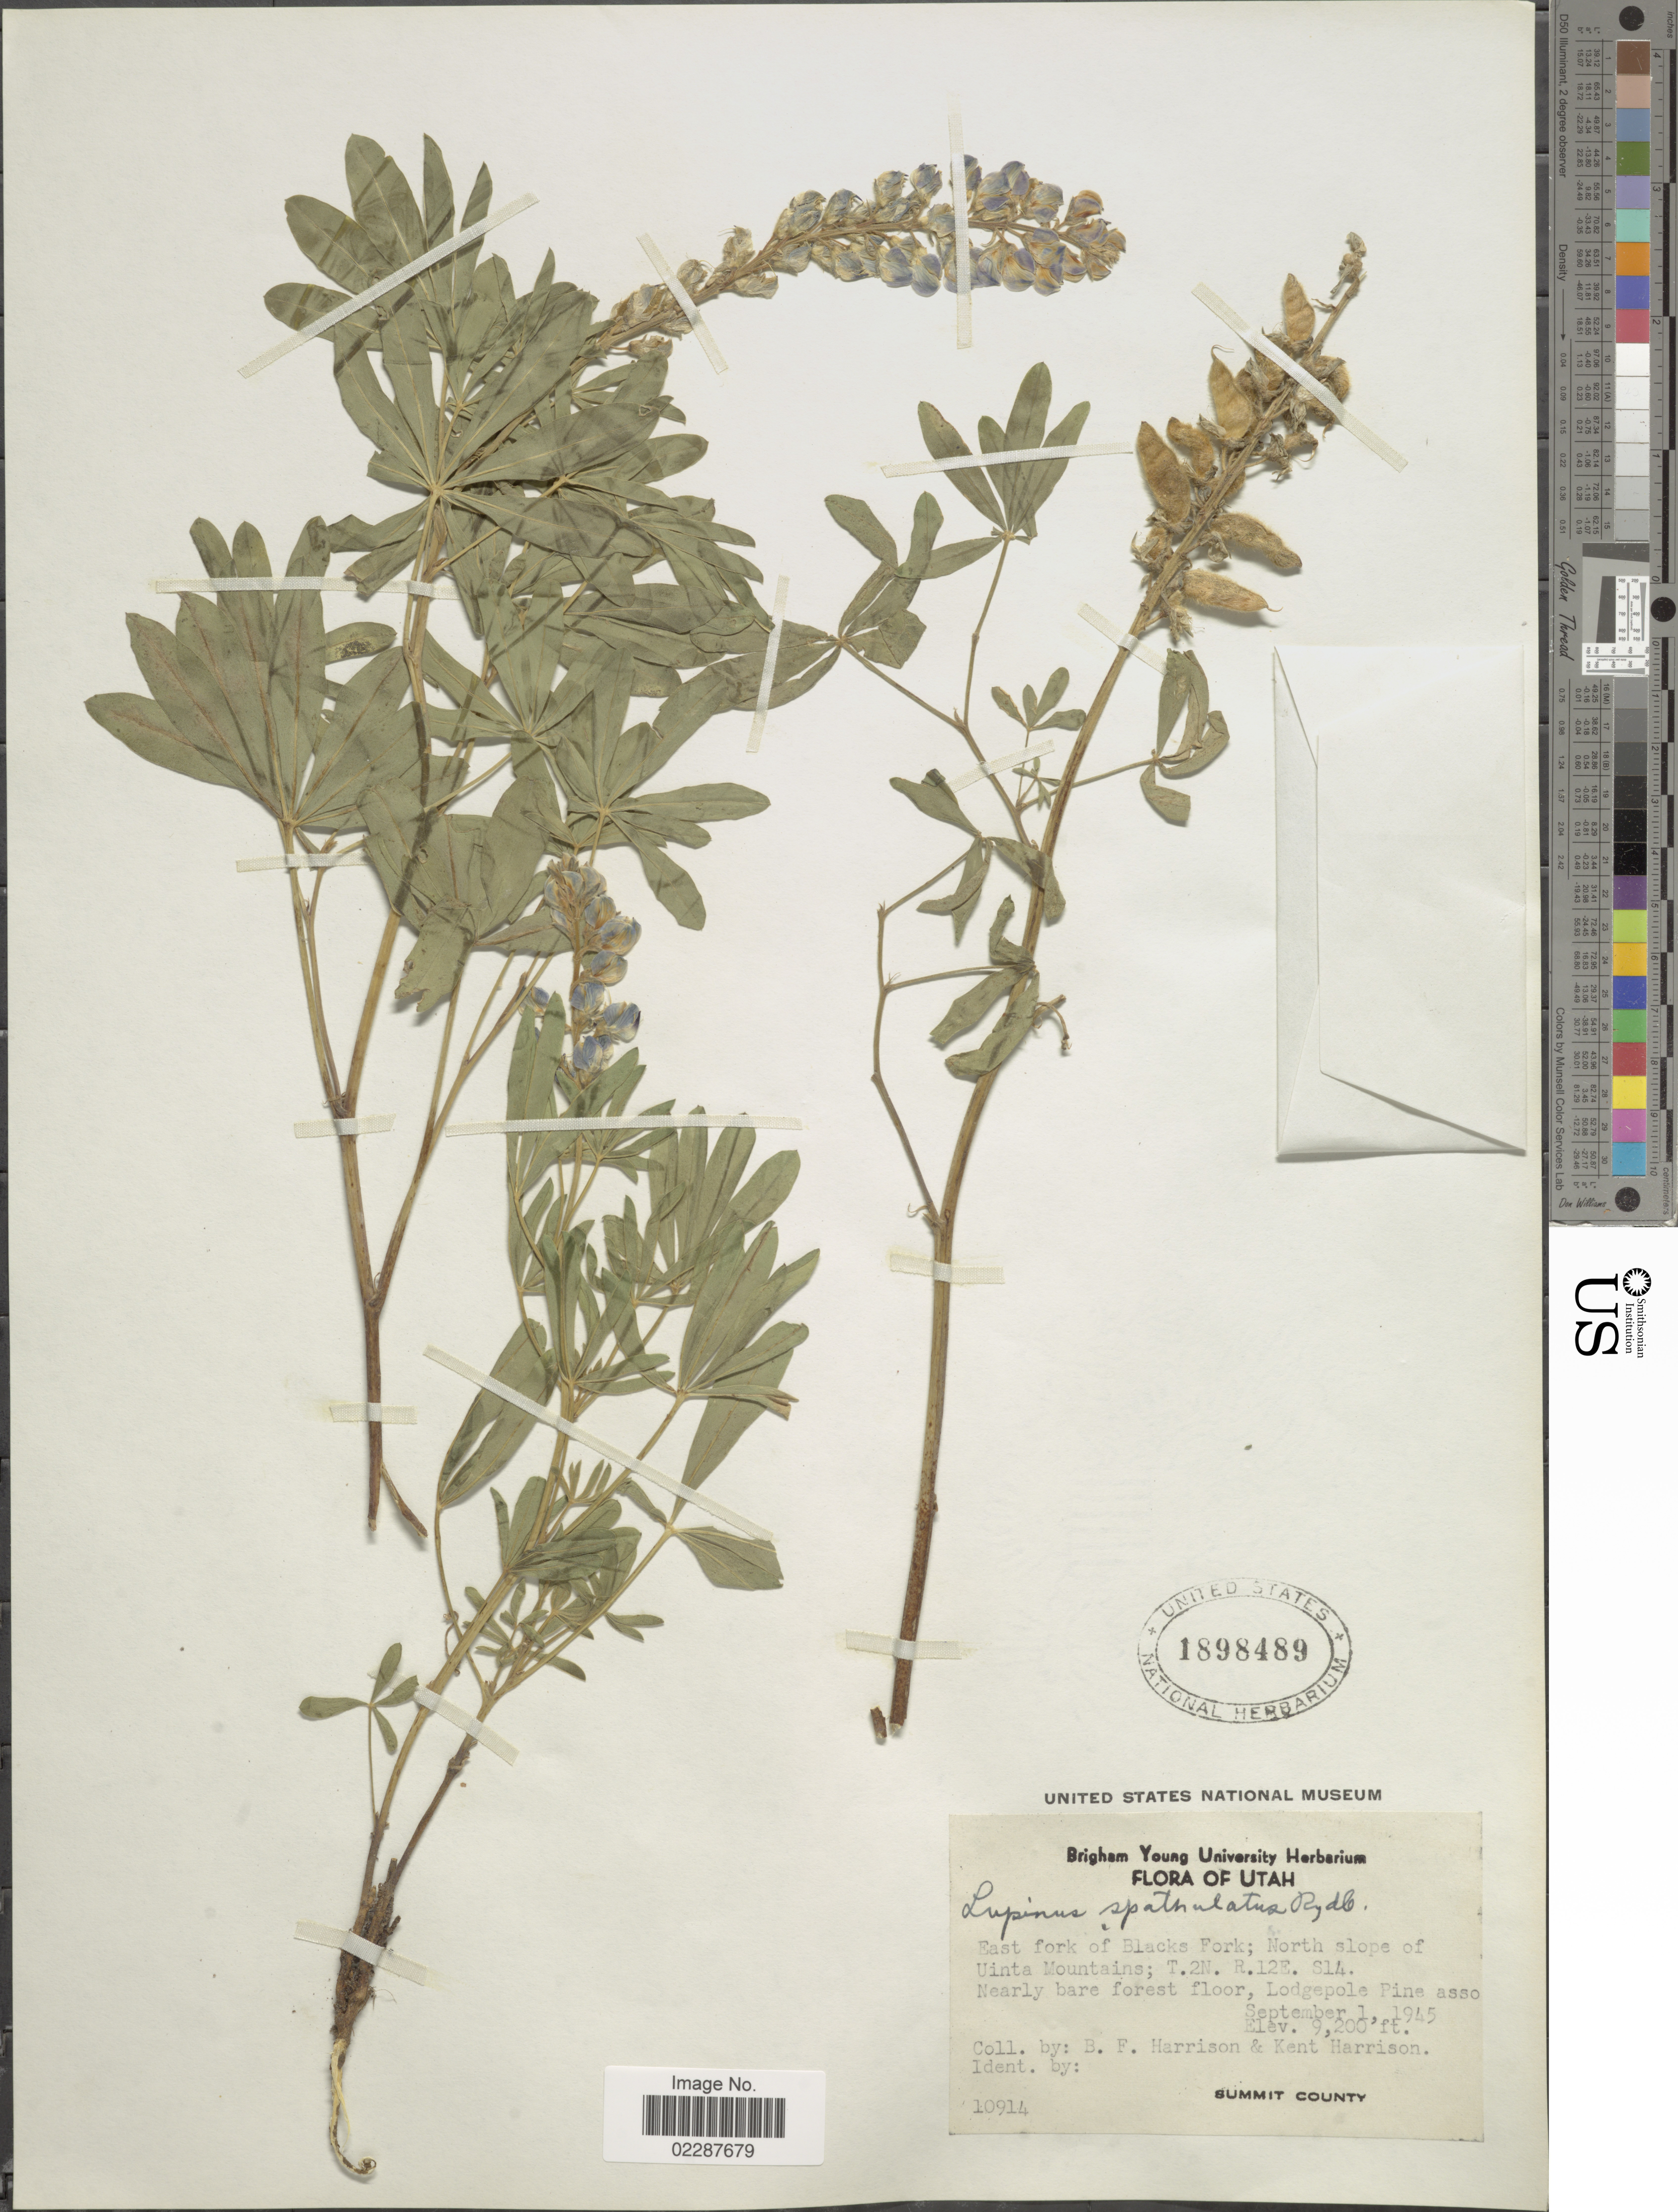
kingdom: Plantae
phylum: Tracheophyta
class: Magnoliopsida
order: Fabales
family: Fabaceae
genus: Lupinus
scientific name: Lupinus spathulatus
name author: Rydb.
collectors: B. F. Harrison & K. Harrison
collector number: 10914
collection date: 1945-09-01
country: United States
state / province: Utah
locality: East fork of Blacks Fork; North slope of Uinta Mountains; T2N R12E S14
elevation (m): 2804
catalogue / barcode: US 1898489